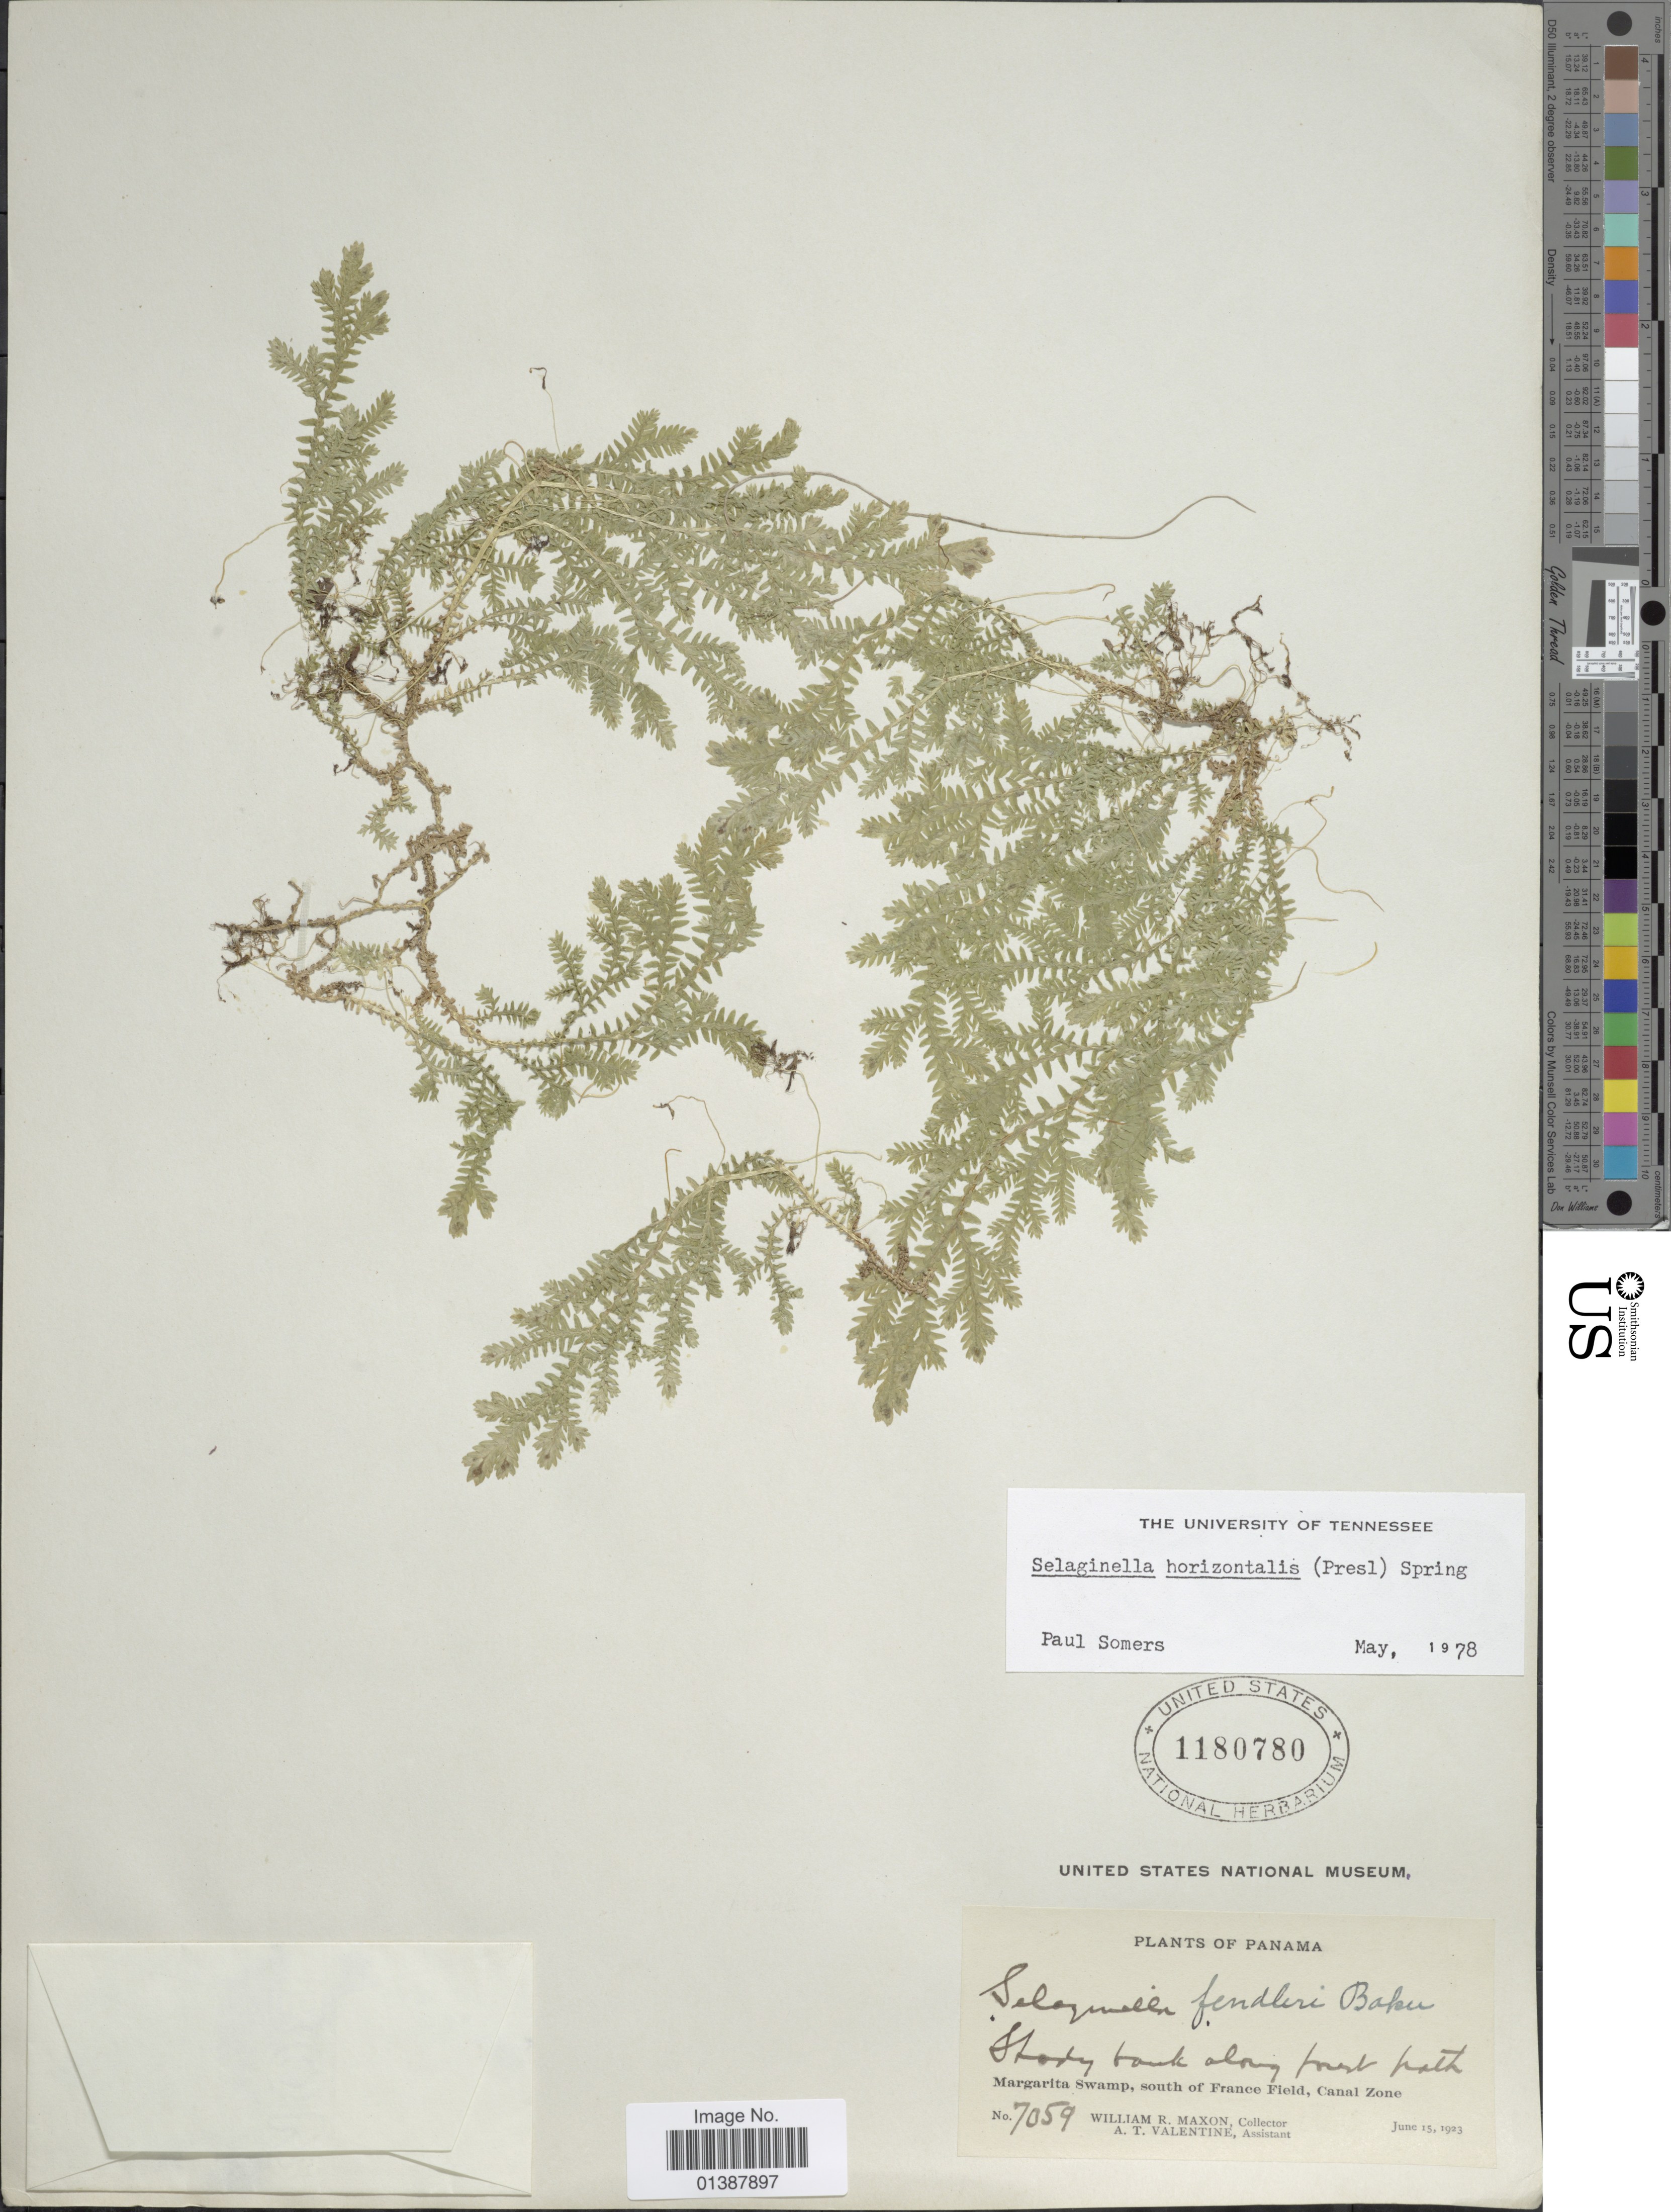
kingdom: Plantae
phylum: Tracheophyta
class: Lycopodiopsida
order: Selaginellales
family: Selaginellaceae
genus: Selaginella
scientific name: Selaginella horizontalis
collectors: W. R. Maxon & A. Valentine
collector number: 7059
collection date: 1923-06-15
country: Panama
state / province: Colón / Panamá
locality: Margarita Swamp, south of France Field, Canal Zone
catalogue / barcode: US 1180780